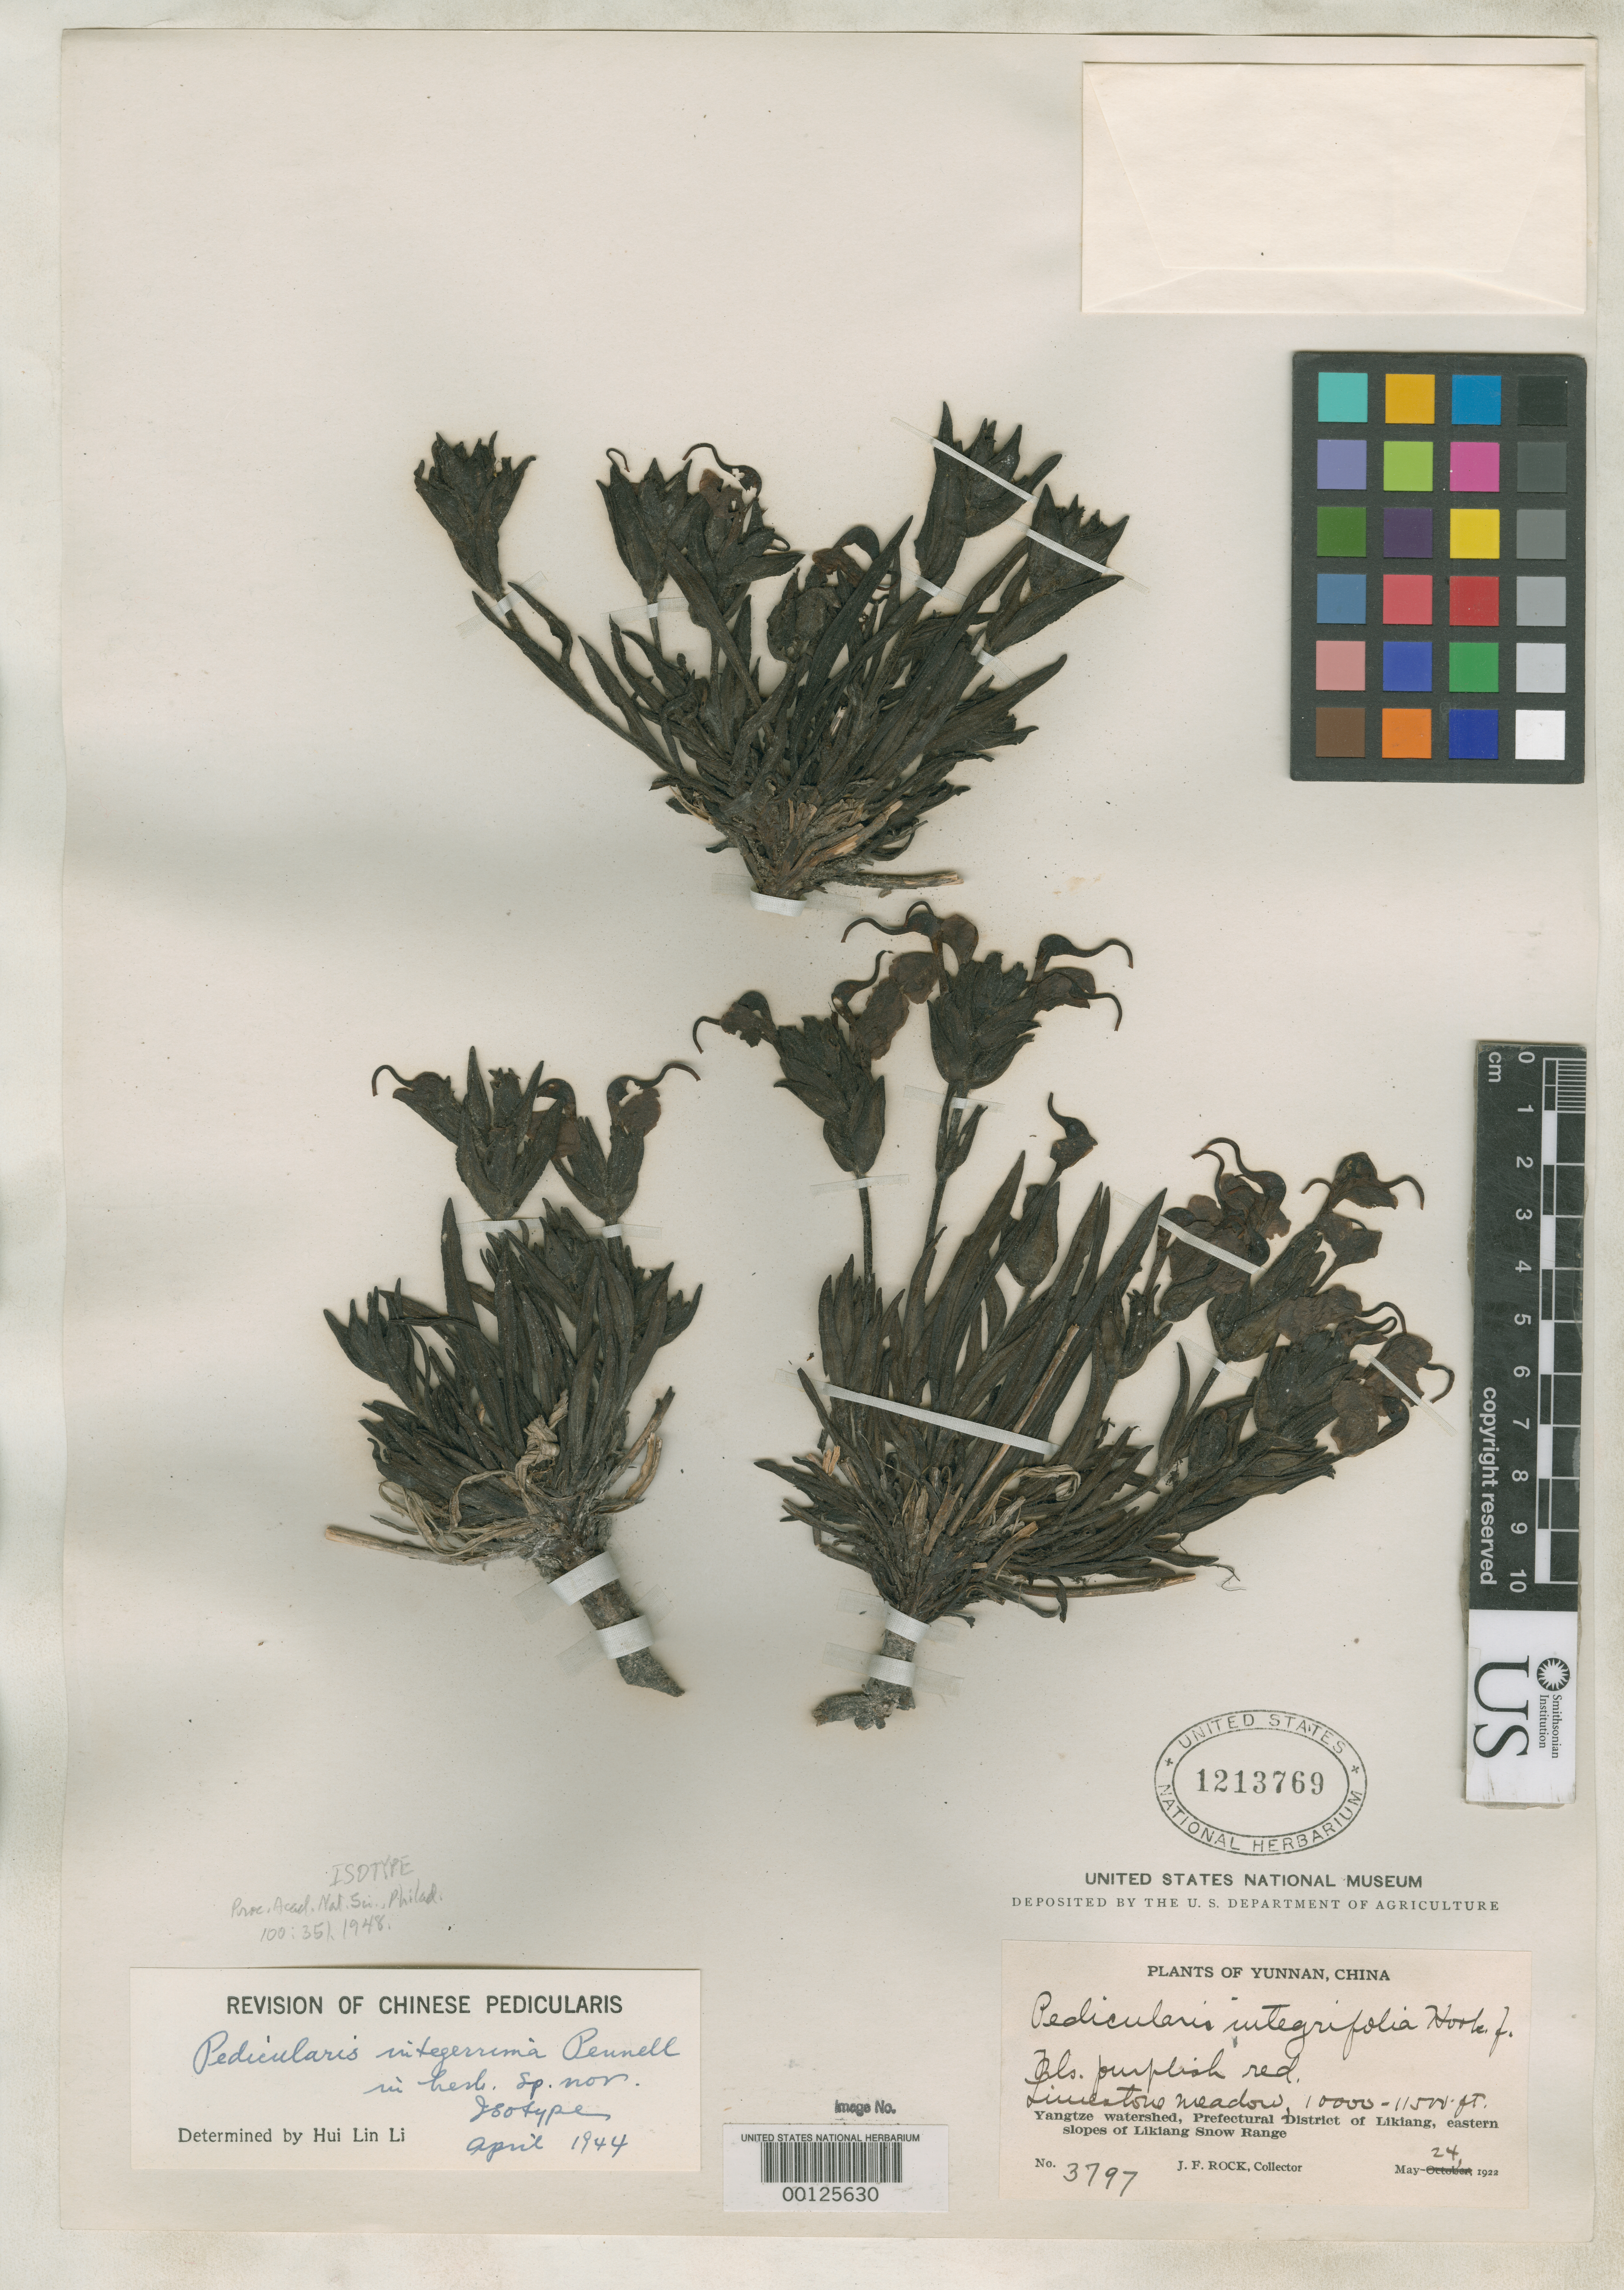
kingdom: Plantae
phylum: Tracheophyta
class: Magnoliopsida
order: Lamiales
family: Orobanchaceae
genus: Pedicularis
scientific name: Pedicularis integerrima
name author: Pennell & H.L. Li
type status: Isotype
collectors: J. F. Rock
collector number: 3797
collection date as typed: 24 May 1922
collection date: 1922-05-24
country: China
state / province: Yunnan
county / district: Likiang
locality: Likiang snow range, Yangtze watershed.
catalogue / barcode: US 1213769